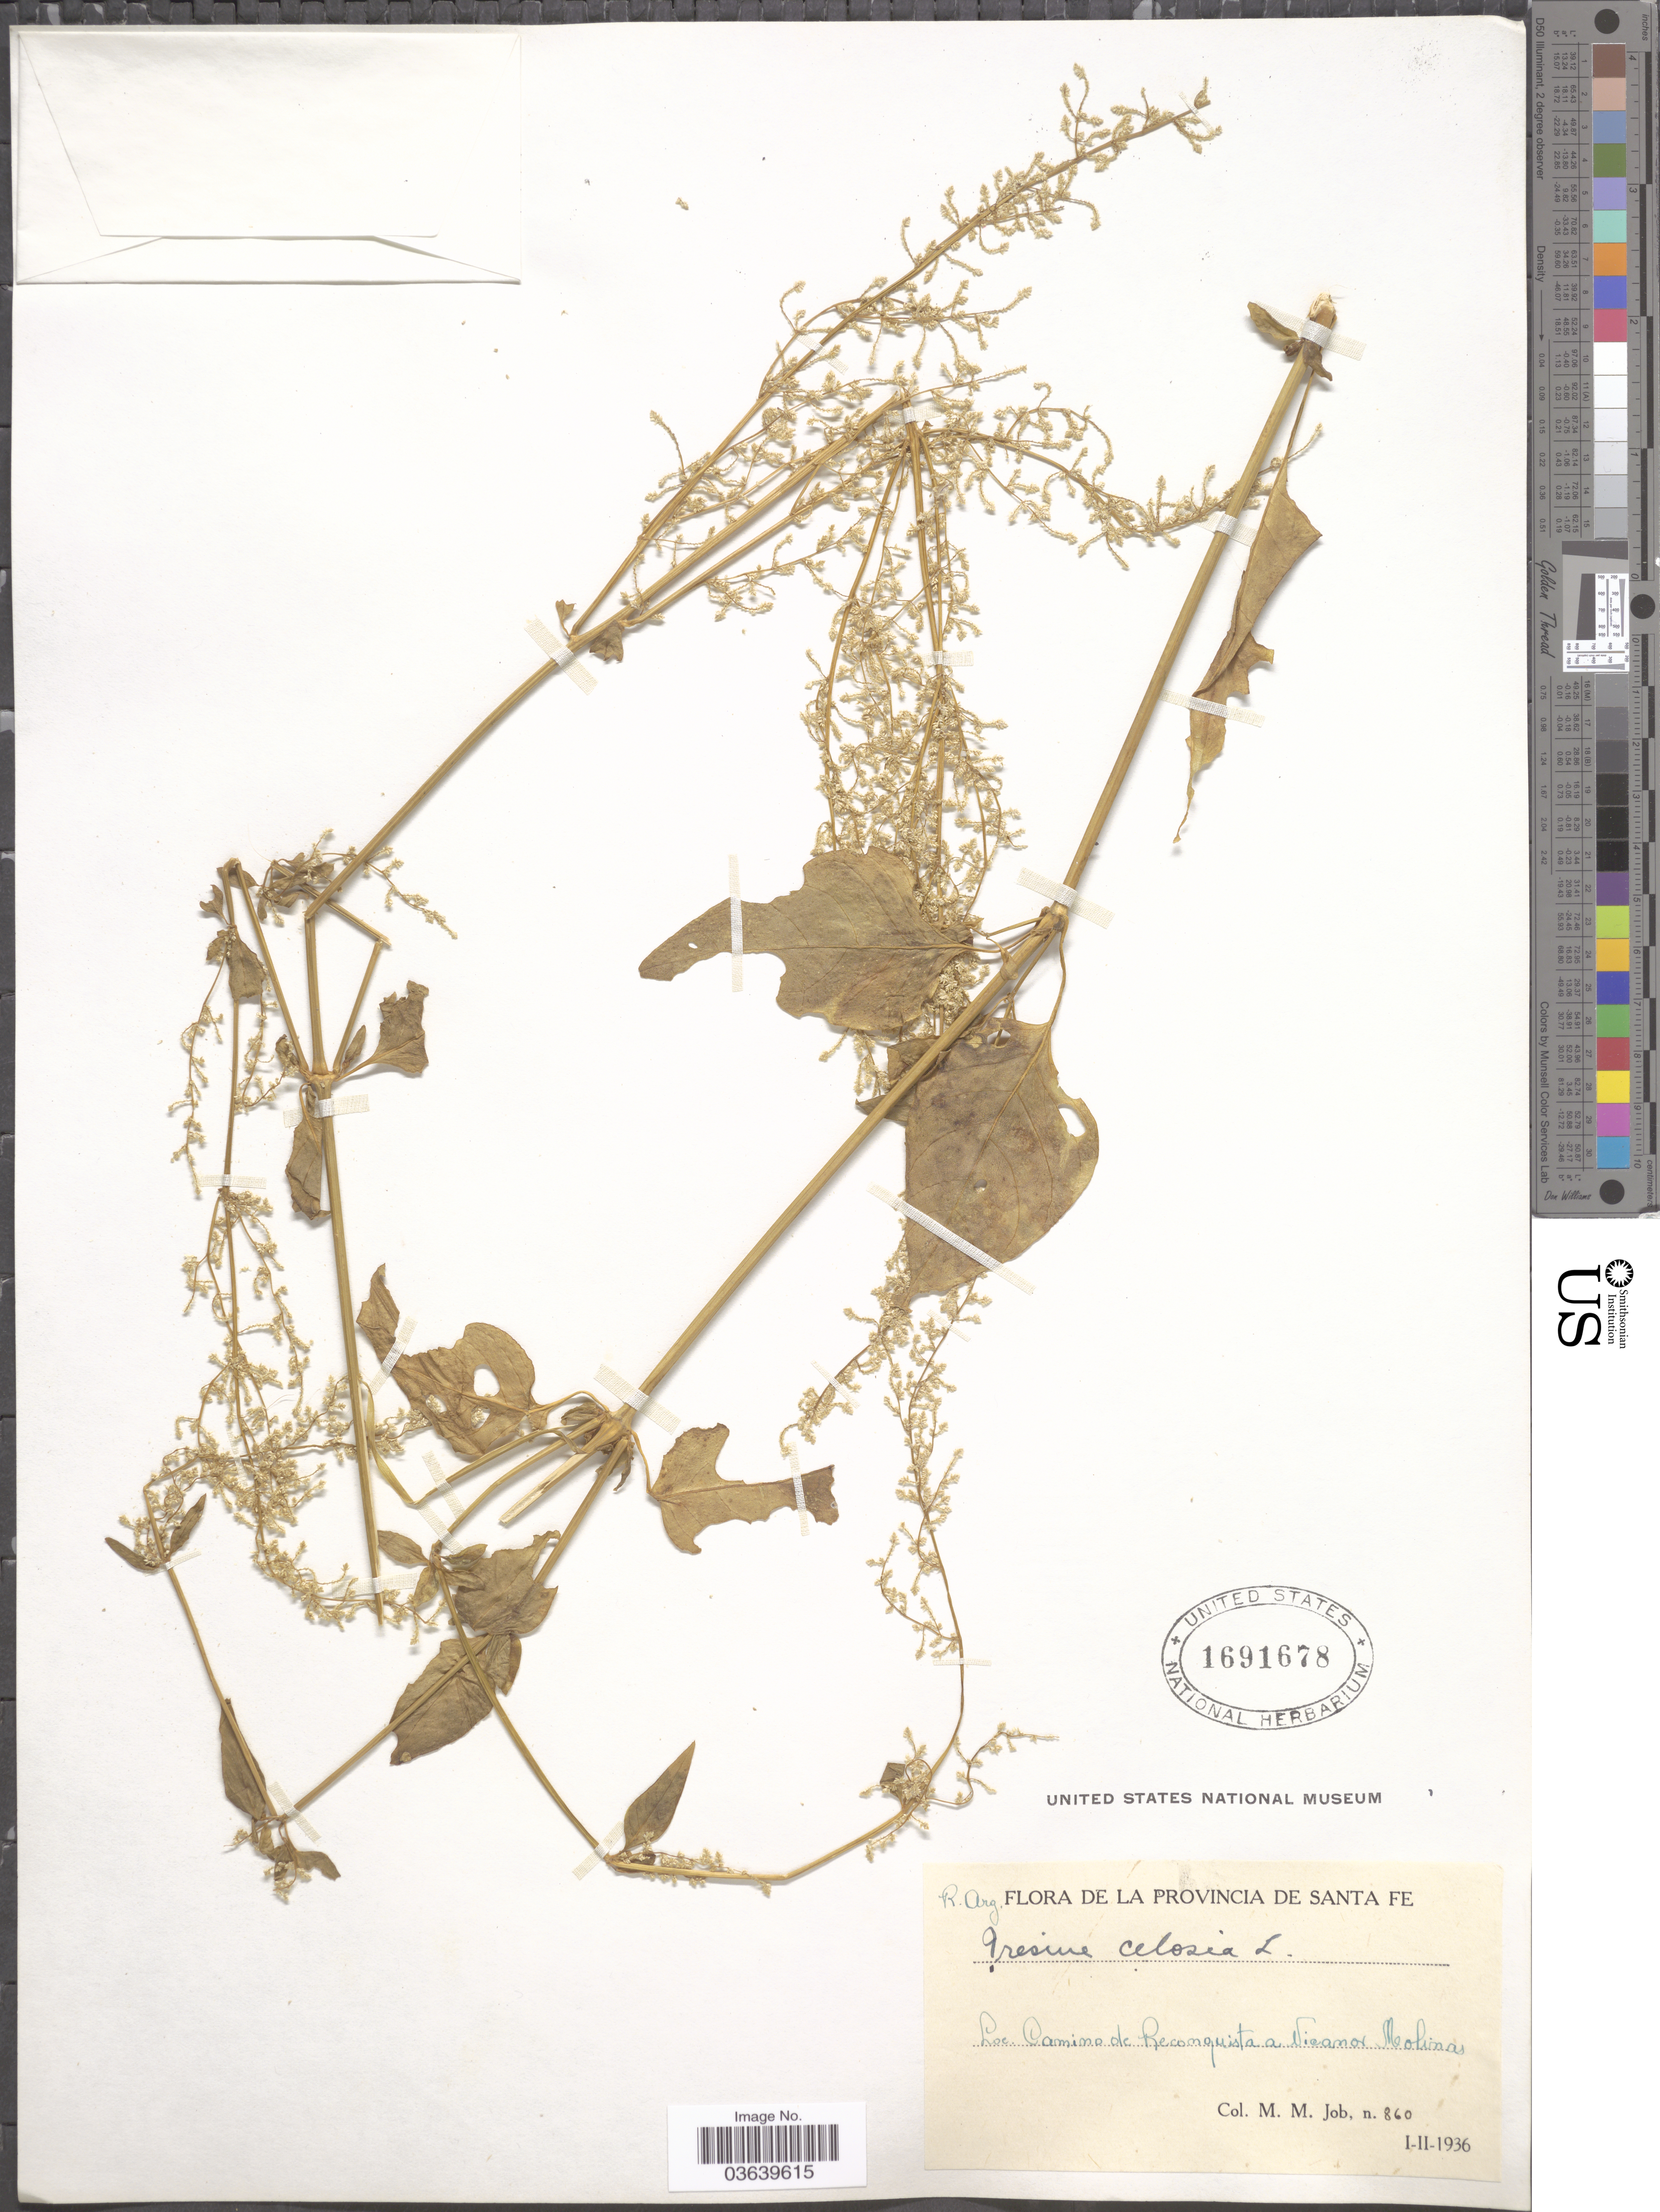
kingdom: Plantae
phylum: Tracheophyta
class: Magnoliopsida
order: Caryophyllales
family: Amaranthaceae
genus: Iresine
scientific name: Iresine diffusa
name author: Humb. & Bonpl. ex Willd.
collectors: M. Job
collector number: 860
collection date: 1936-01/1936-02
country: Argentina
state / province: Santa Fe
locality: Camino de Reconquista a Vicanor Molinas.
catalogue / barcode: US 1691678